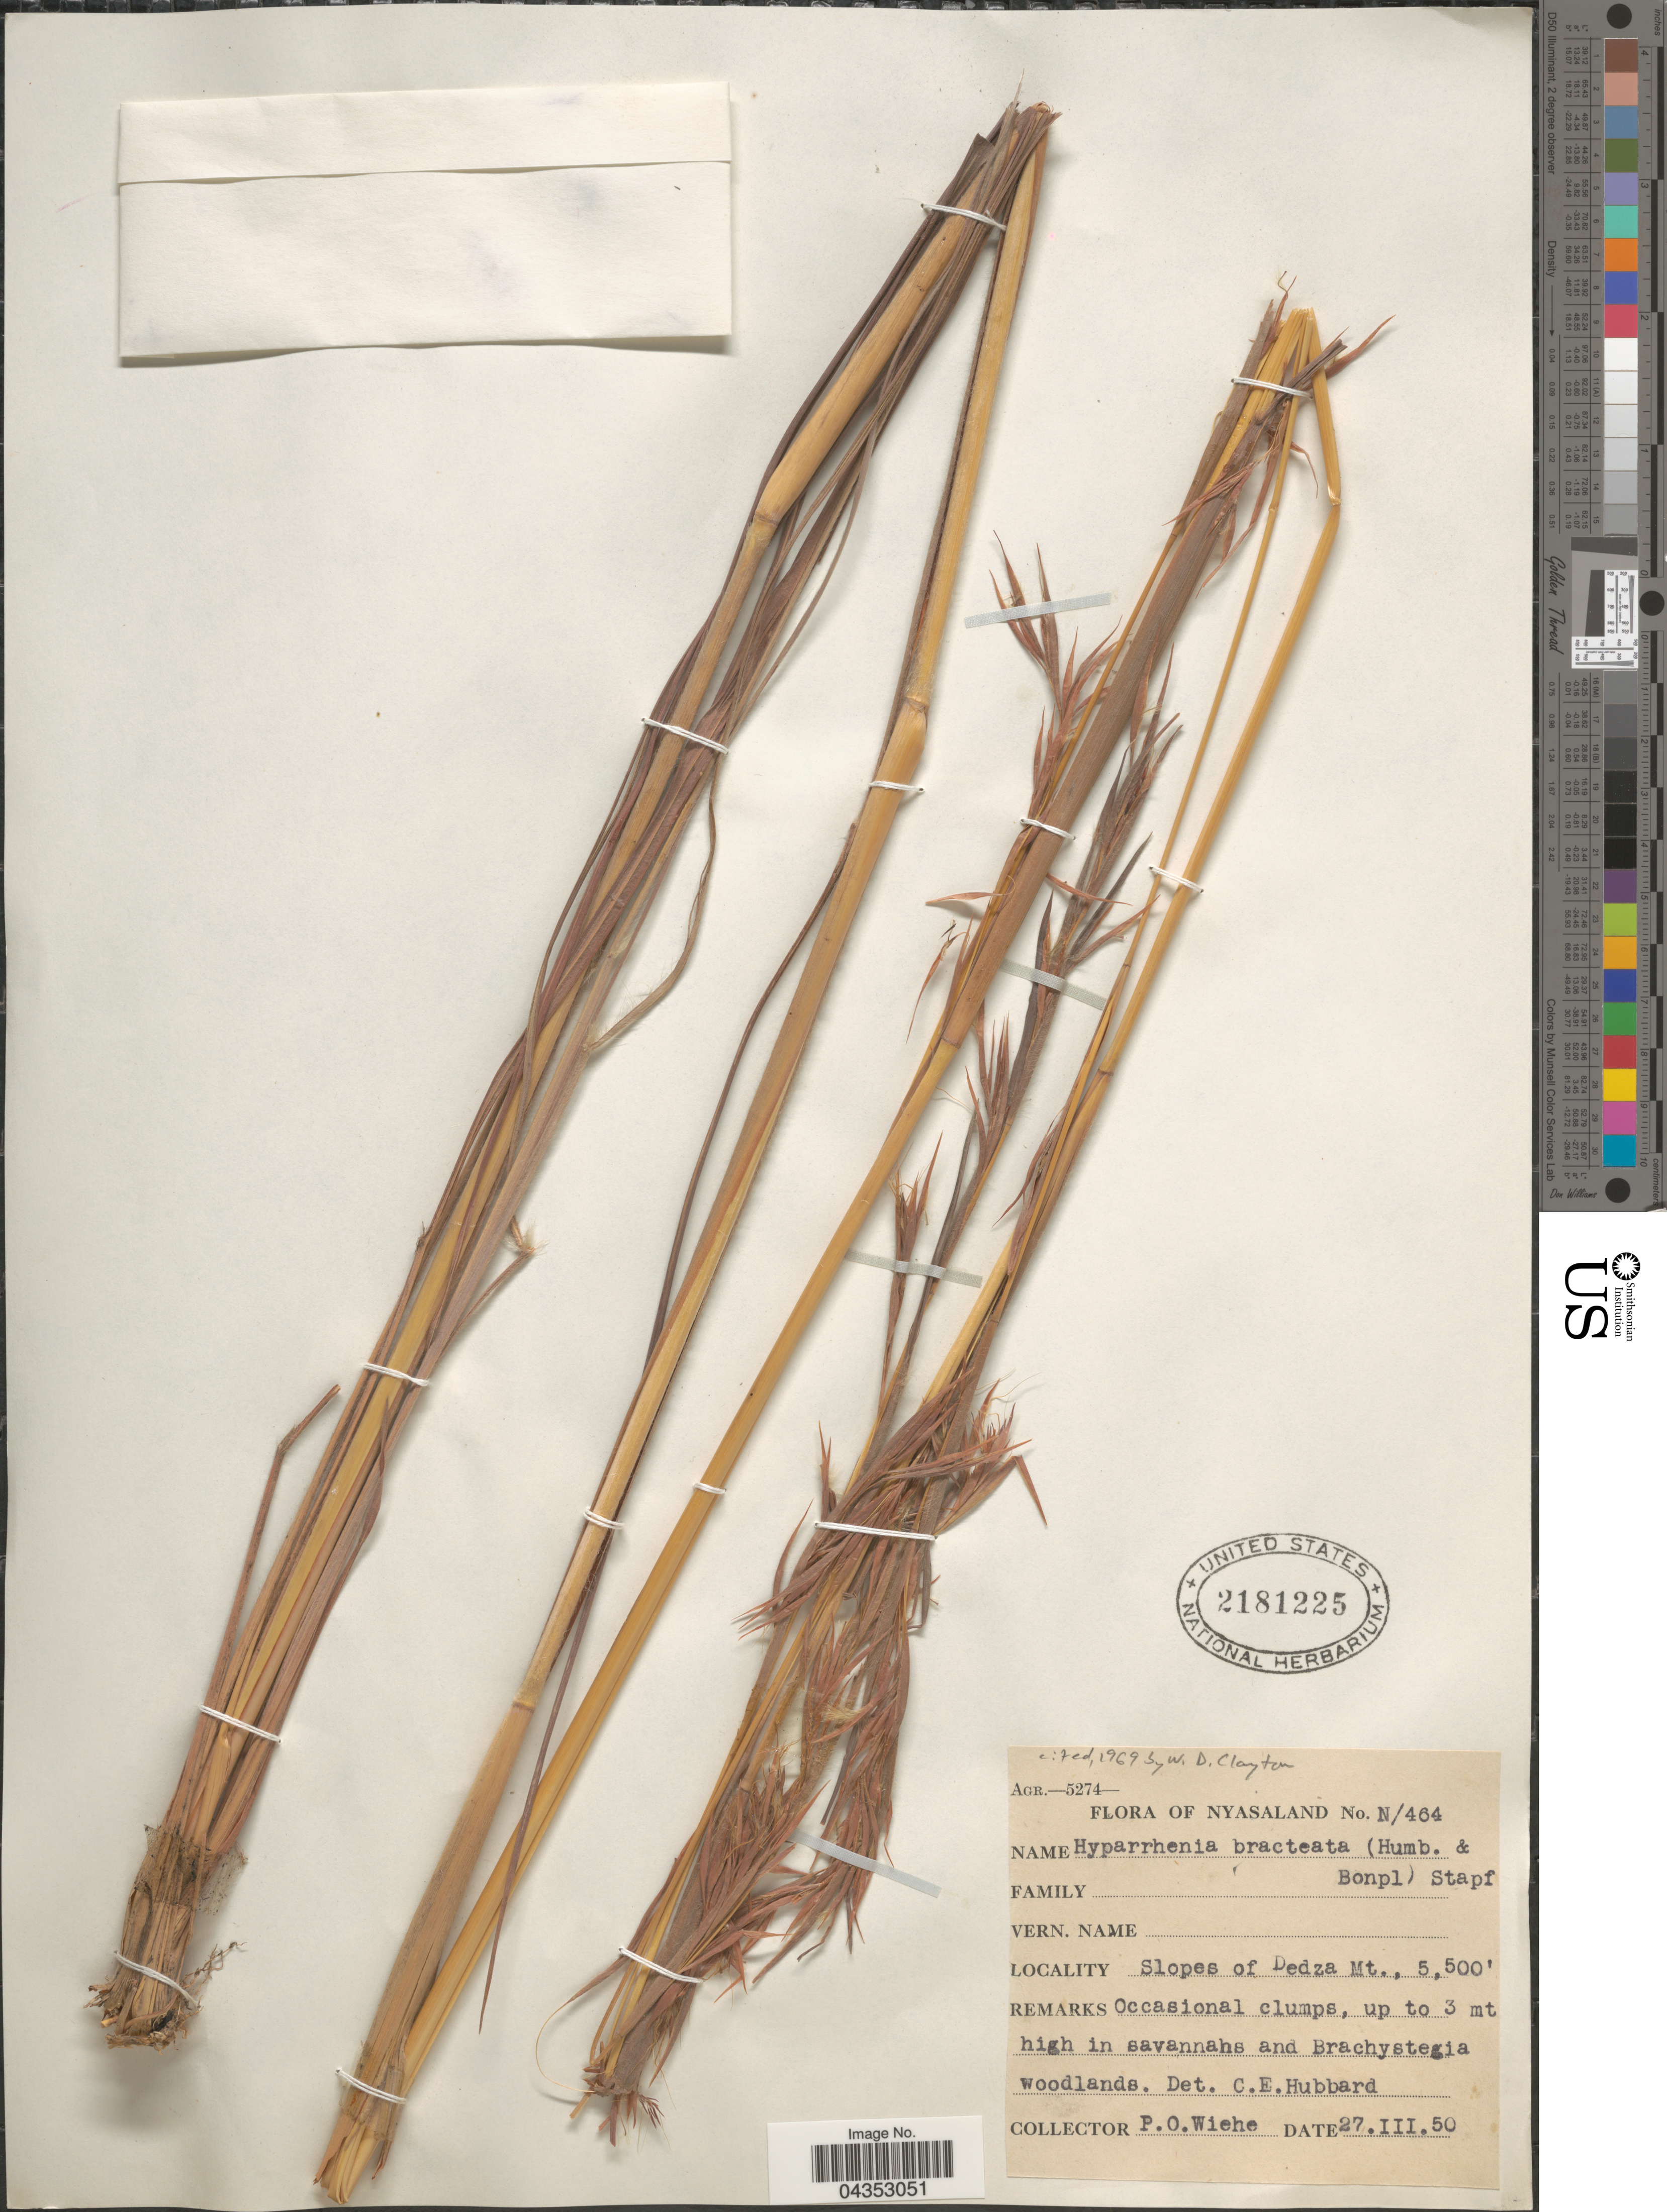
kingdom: Plantae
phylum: Tracheophyta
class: Liliopsida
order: Poales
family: Poaceae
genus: Hyparrhenia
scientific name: Hyparrhenia bracteata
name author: (Humb. & Bonpl.) Stapf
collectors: P. Wiehe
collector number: N/464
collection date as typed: Transcribed d/m/y: 27/3/50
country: Malawi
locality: Nyasaland. Slopes of Dedza Mt.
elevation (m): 1676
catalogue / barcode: US 2181225